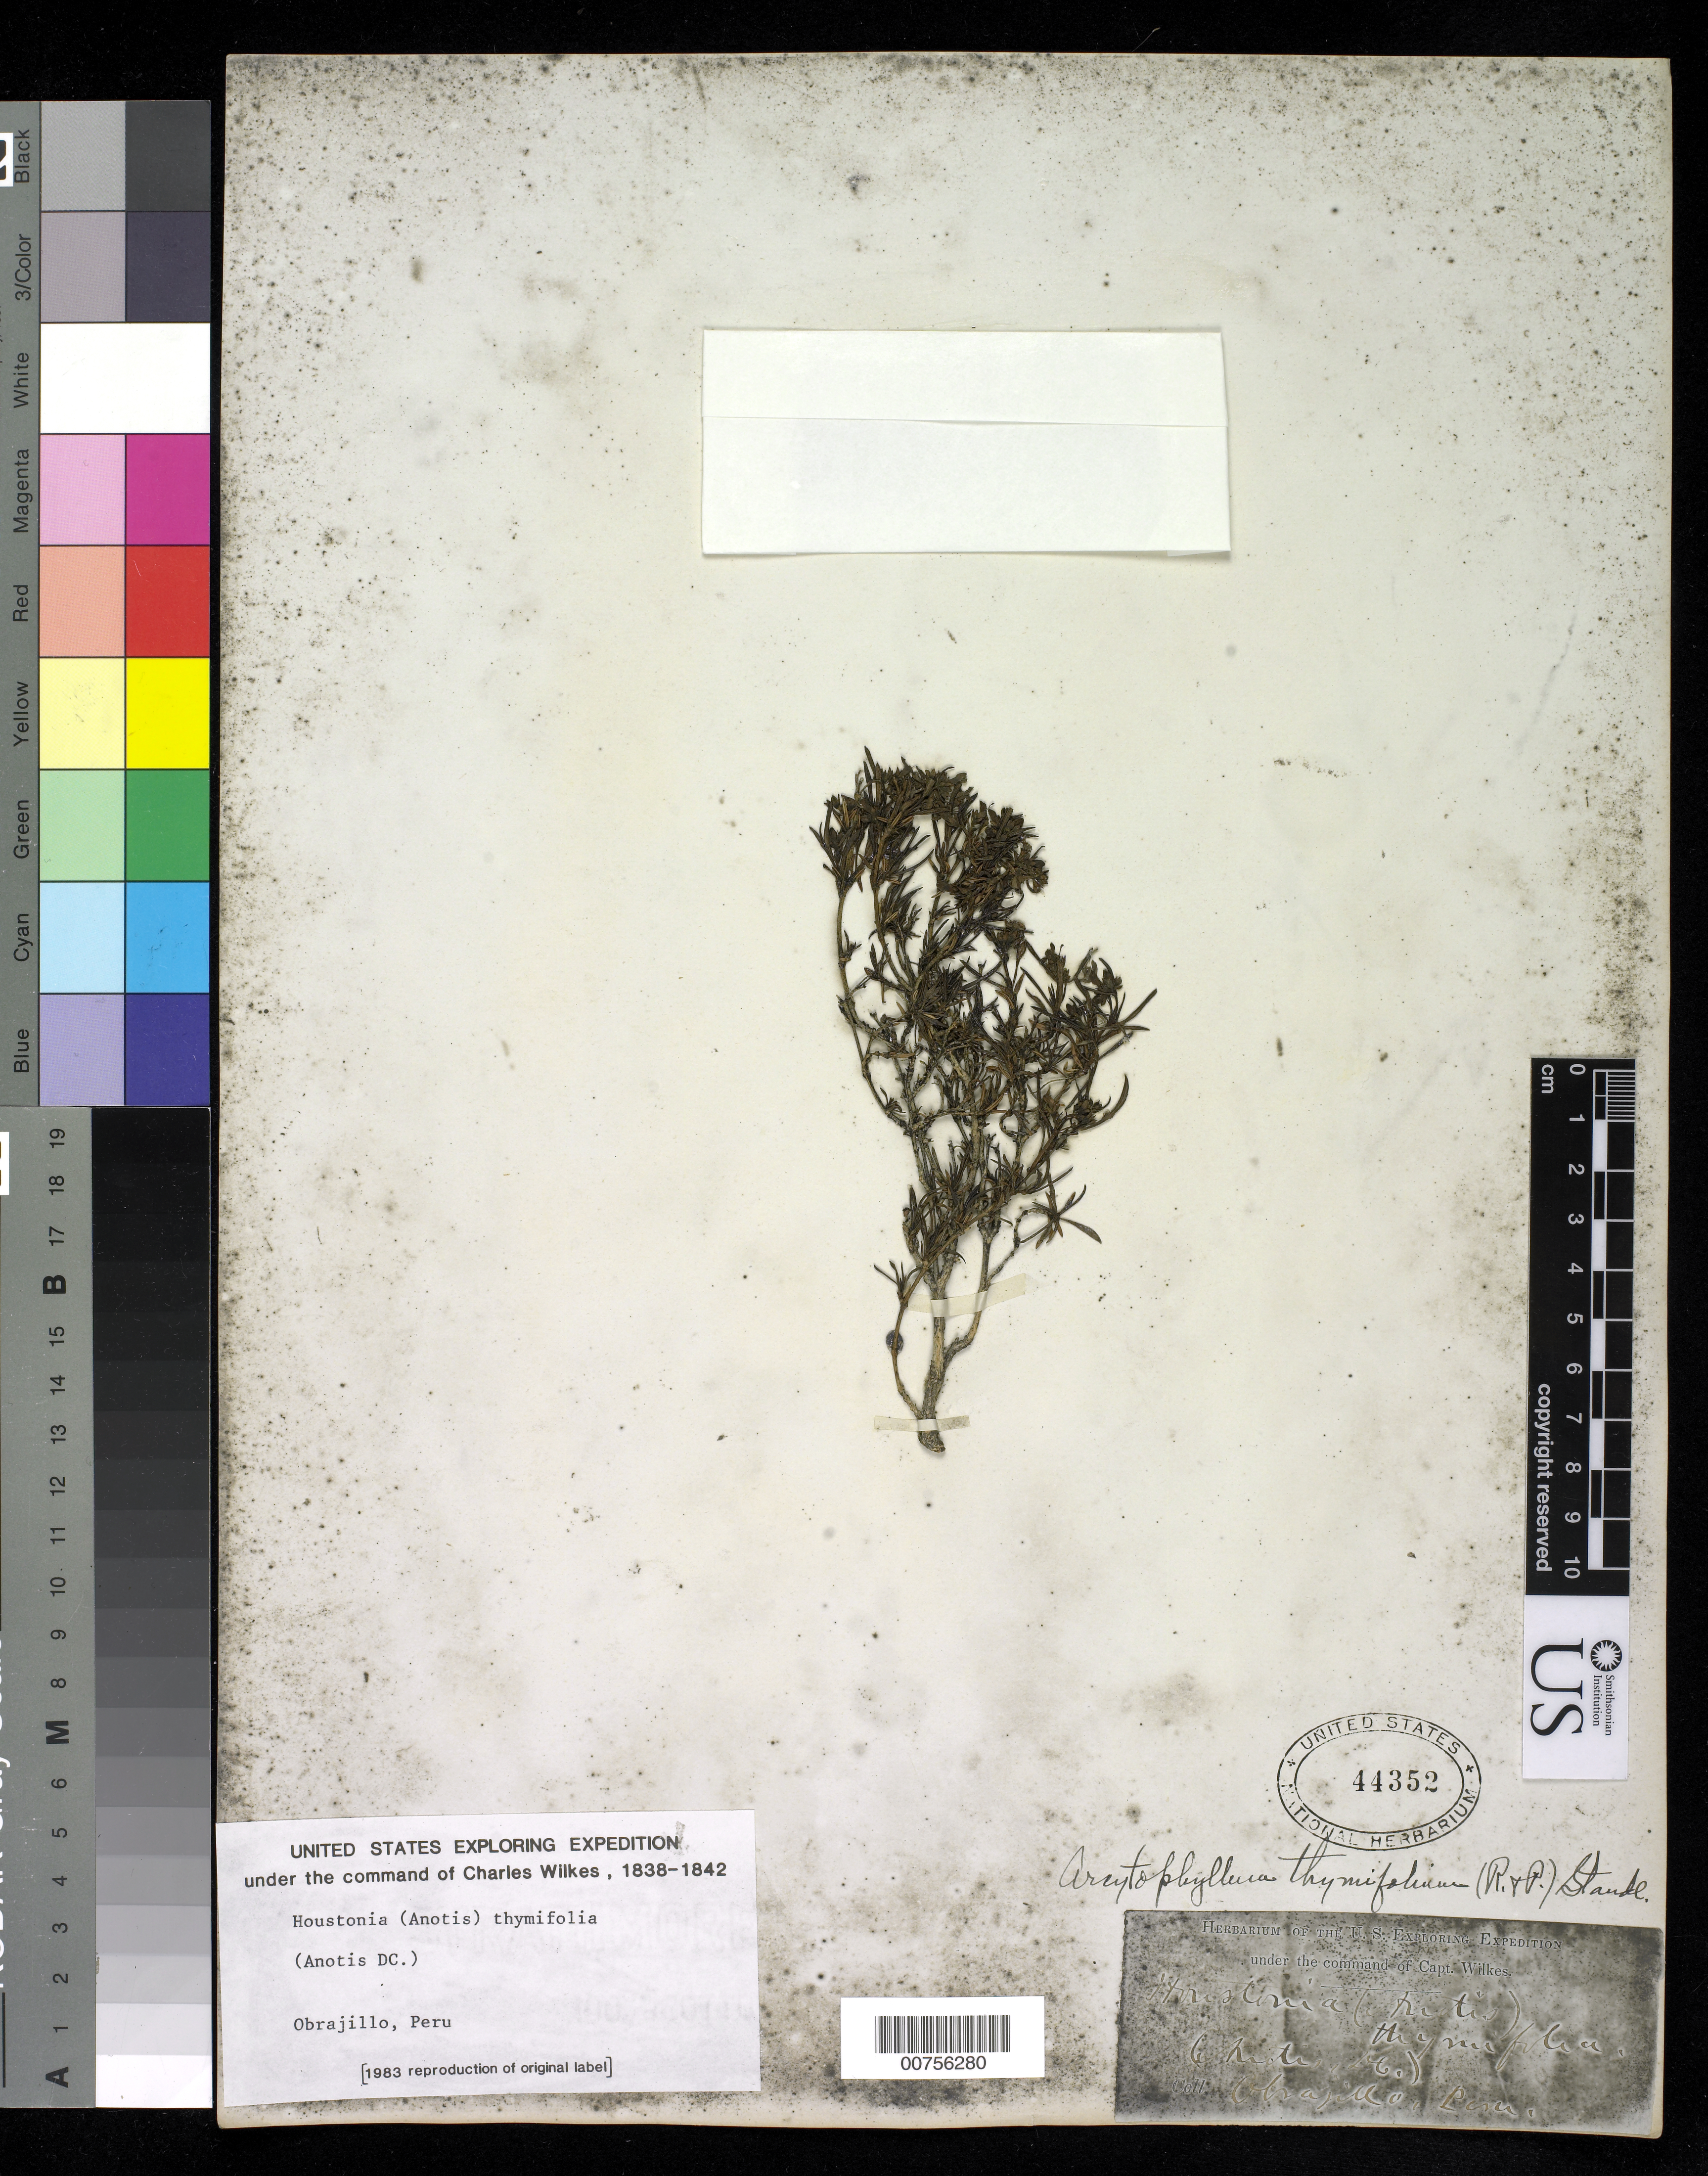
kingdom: Plantae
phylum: Tracheophyta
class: Magnoliopsida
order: Gentianales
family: Rubiaceae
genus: Arcytophyllum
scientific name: Arcytophyllum thymifolium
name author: (Ruiz & Pav.) Standl.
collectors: Wilkes Explor. Exped.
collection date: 1838/1842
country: Peru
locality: Obrajillo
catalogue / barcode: US 44352